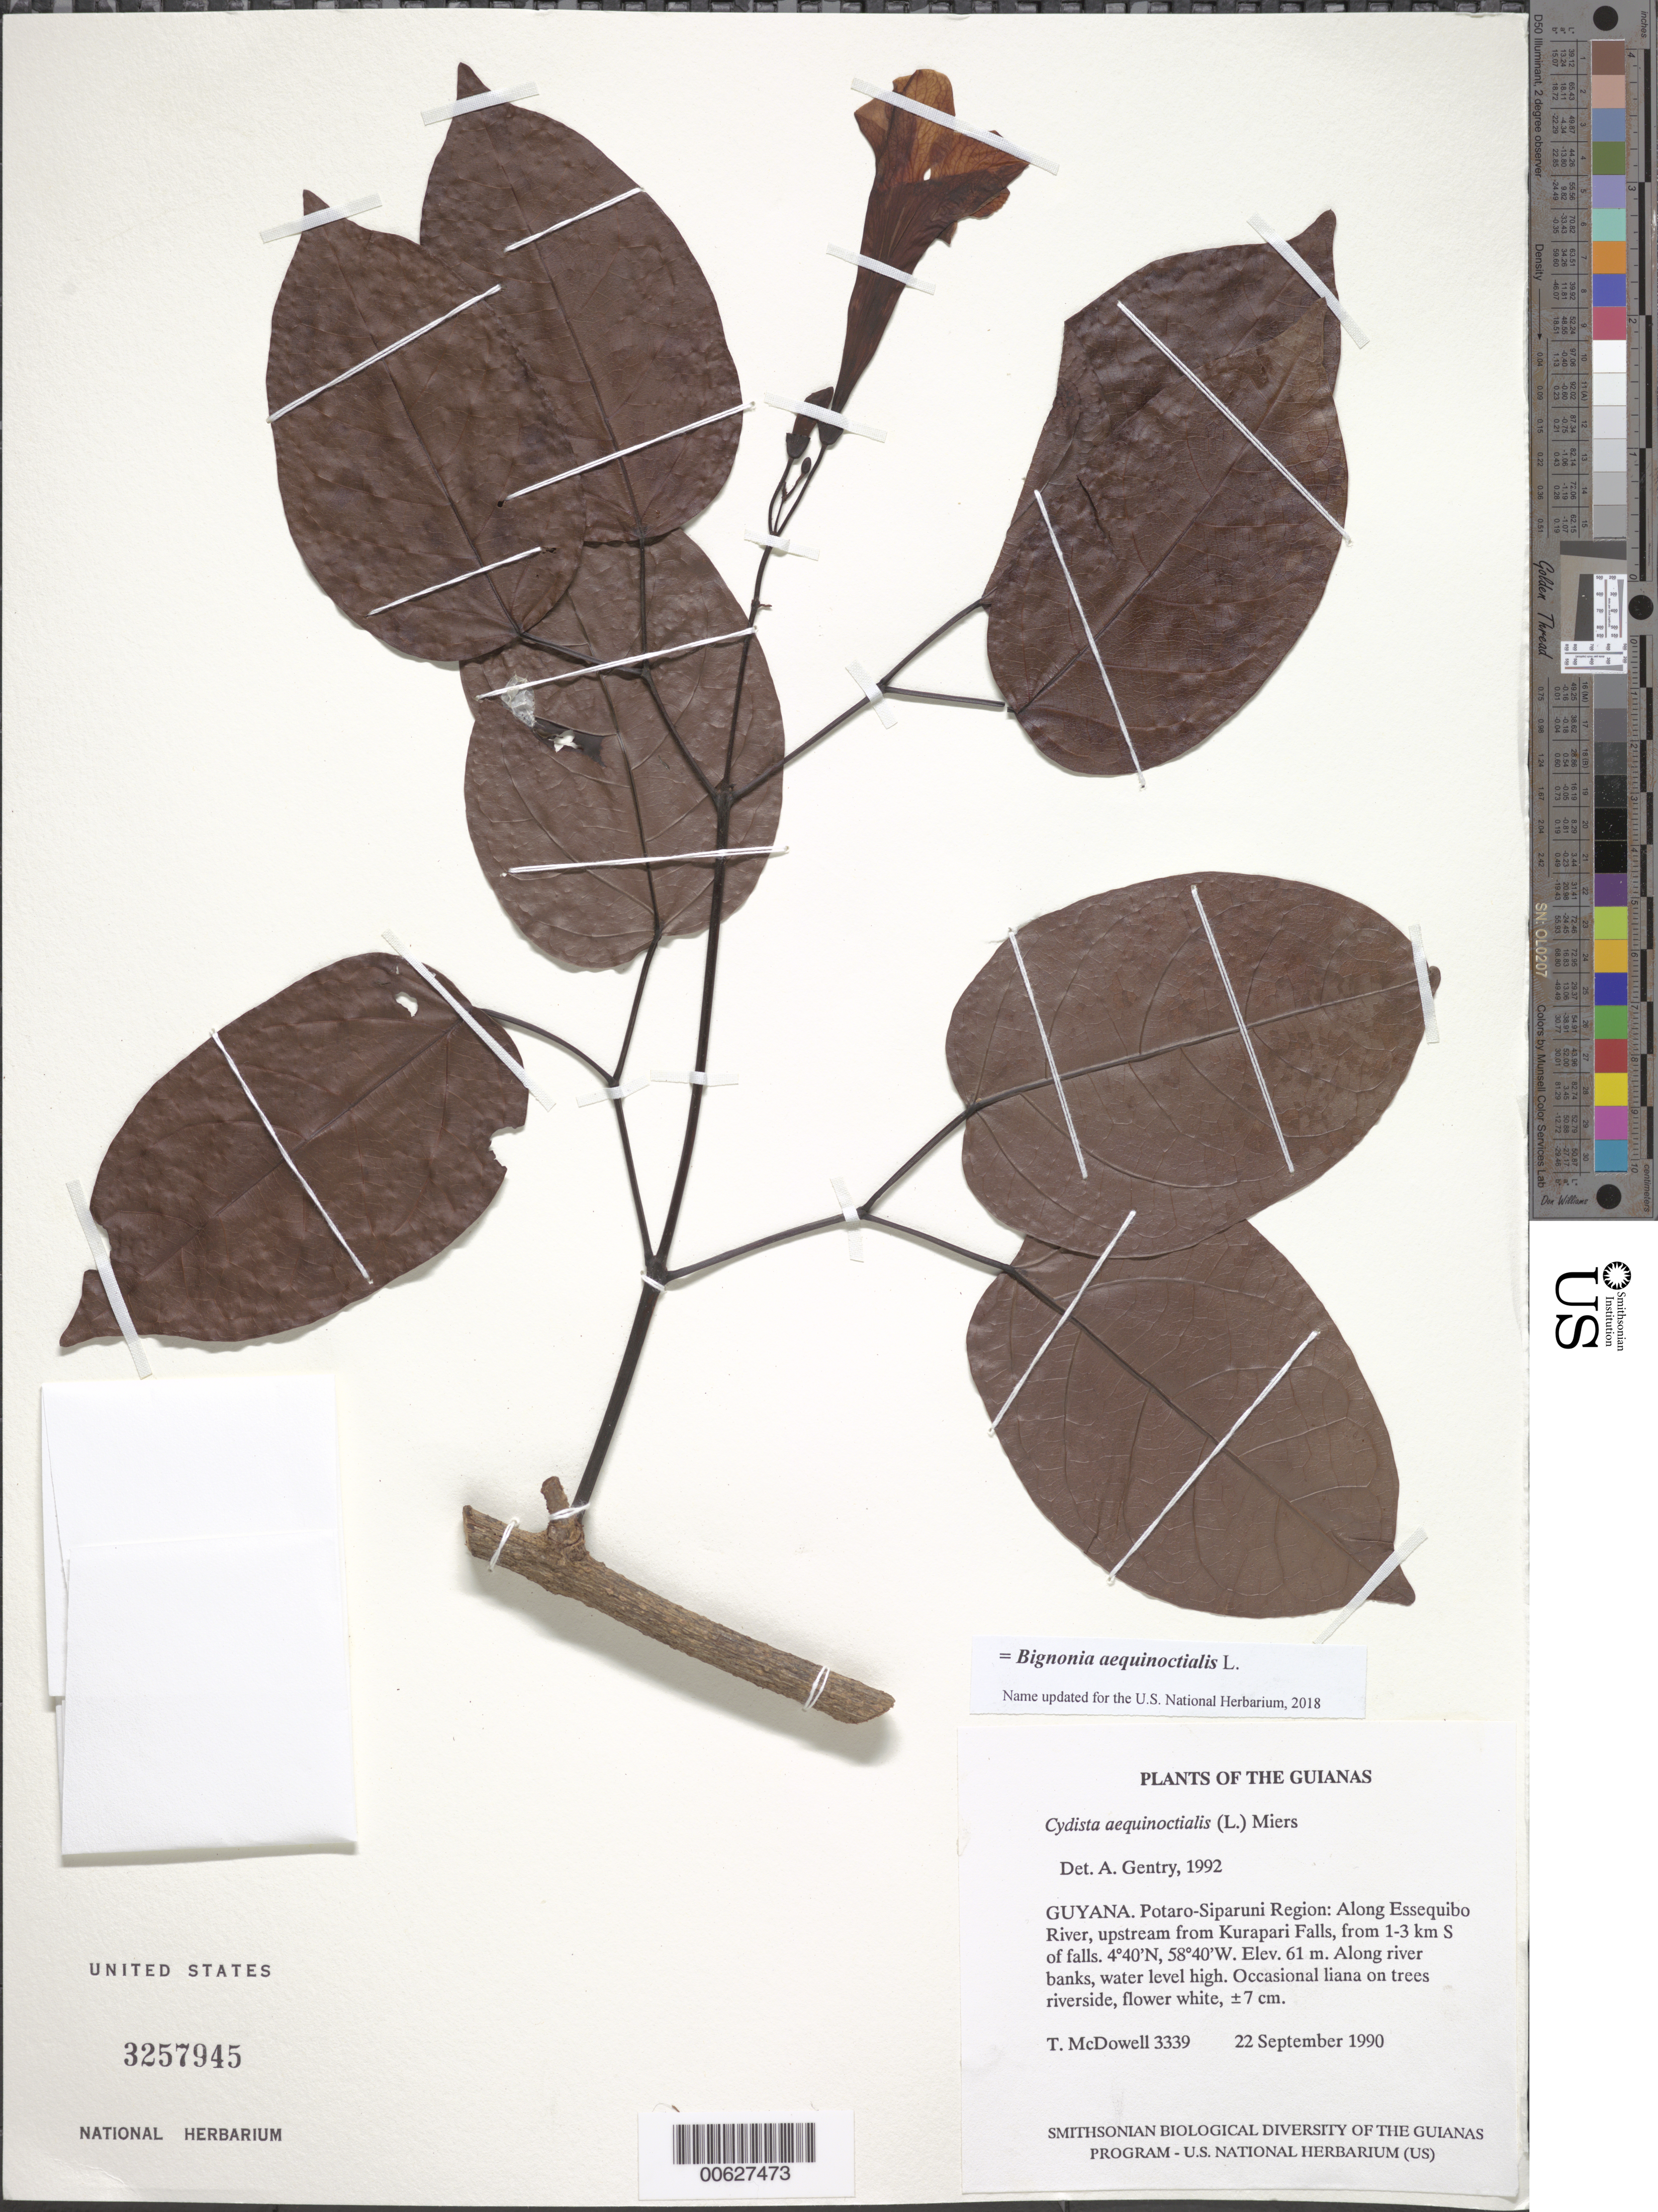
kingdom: Plantae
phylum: Tracheophyta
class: Magnoliopsida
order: Lamiales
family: Bignoniaceae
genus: Bignonia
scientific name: Bignonia aequinoctialis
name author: L.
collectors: T. McDowell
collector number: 3339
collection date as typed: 22 September 1990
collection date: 1990-09-22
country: Guyana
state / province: Potaro-Siparuni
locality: Along Essequibo River, upstream from Kurupukari Falls, from 1-3 km S of falls. Iwokrama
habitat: Along river banks, water level high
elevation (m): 61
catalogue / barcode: US 3257945